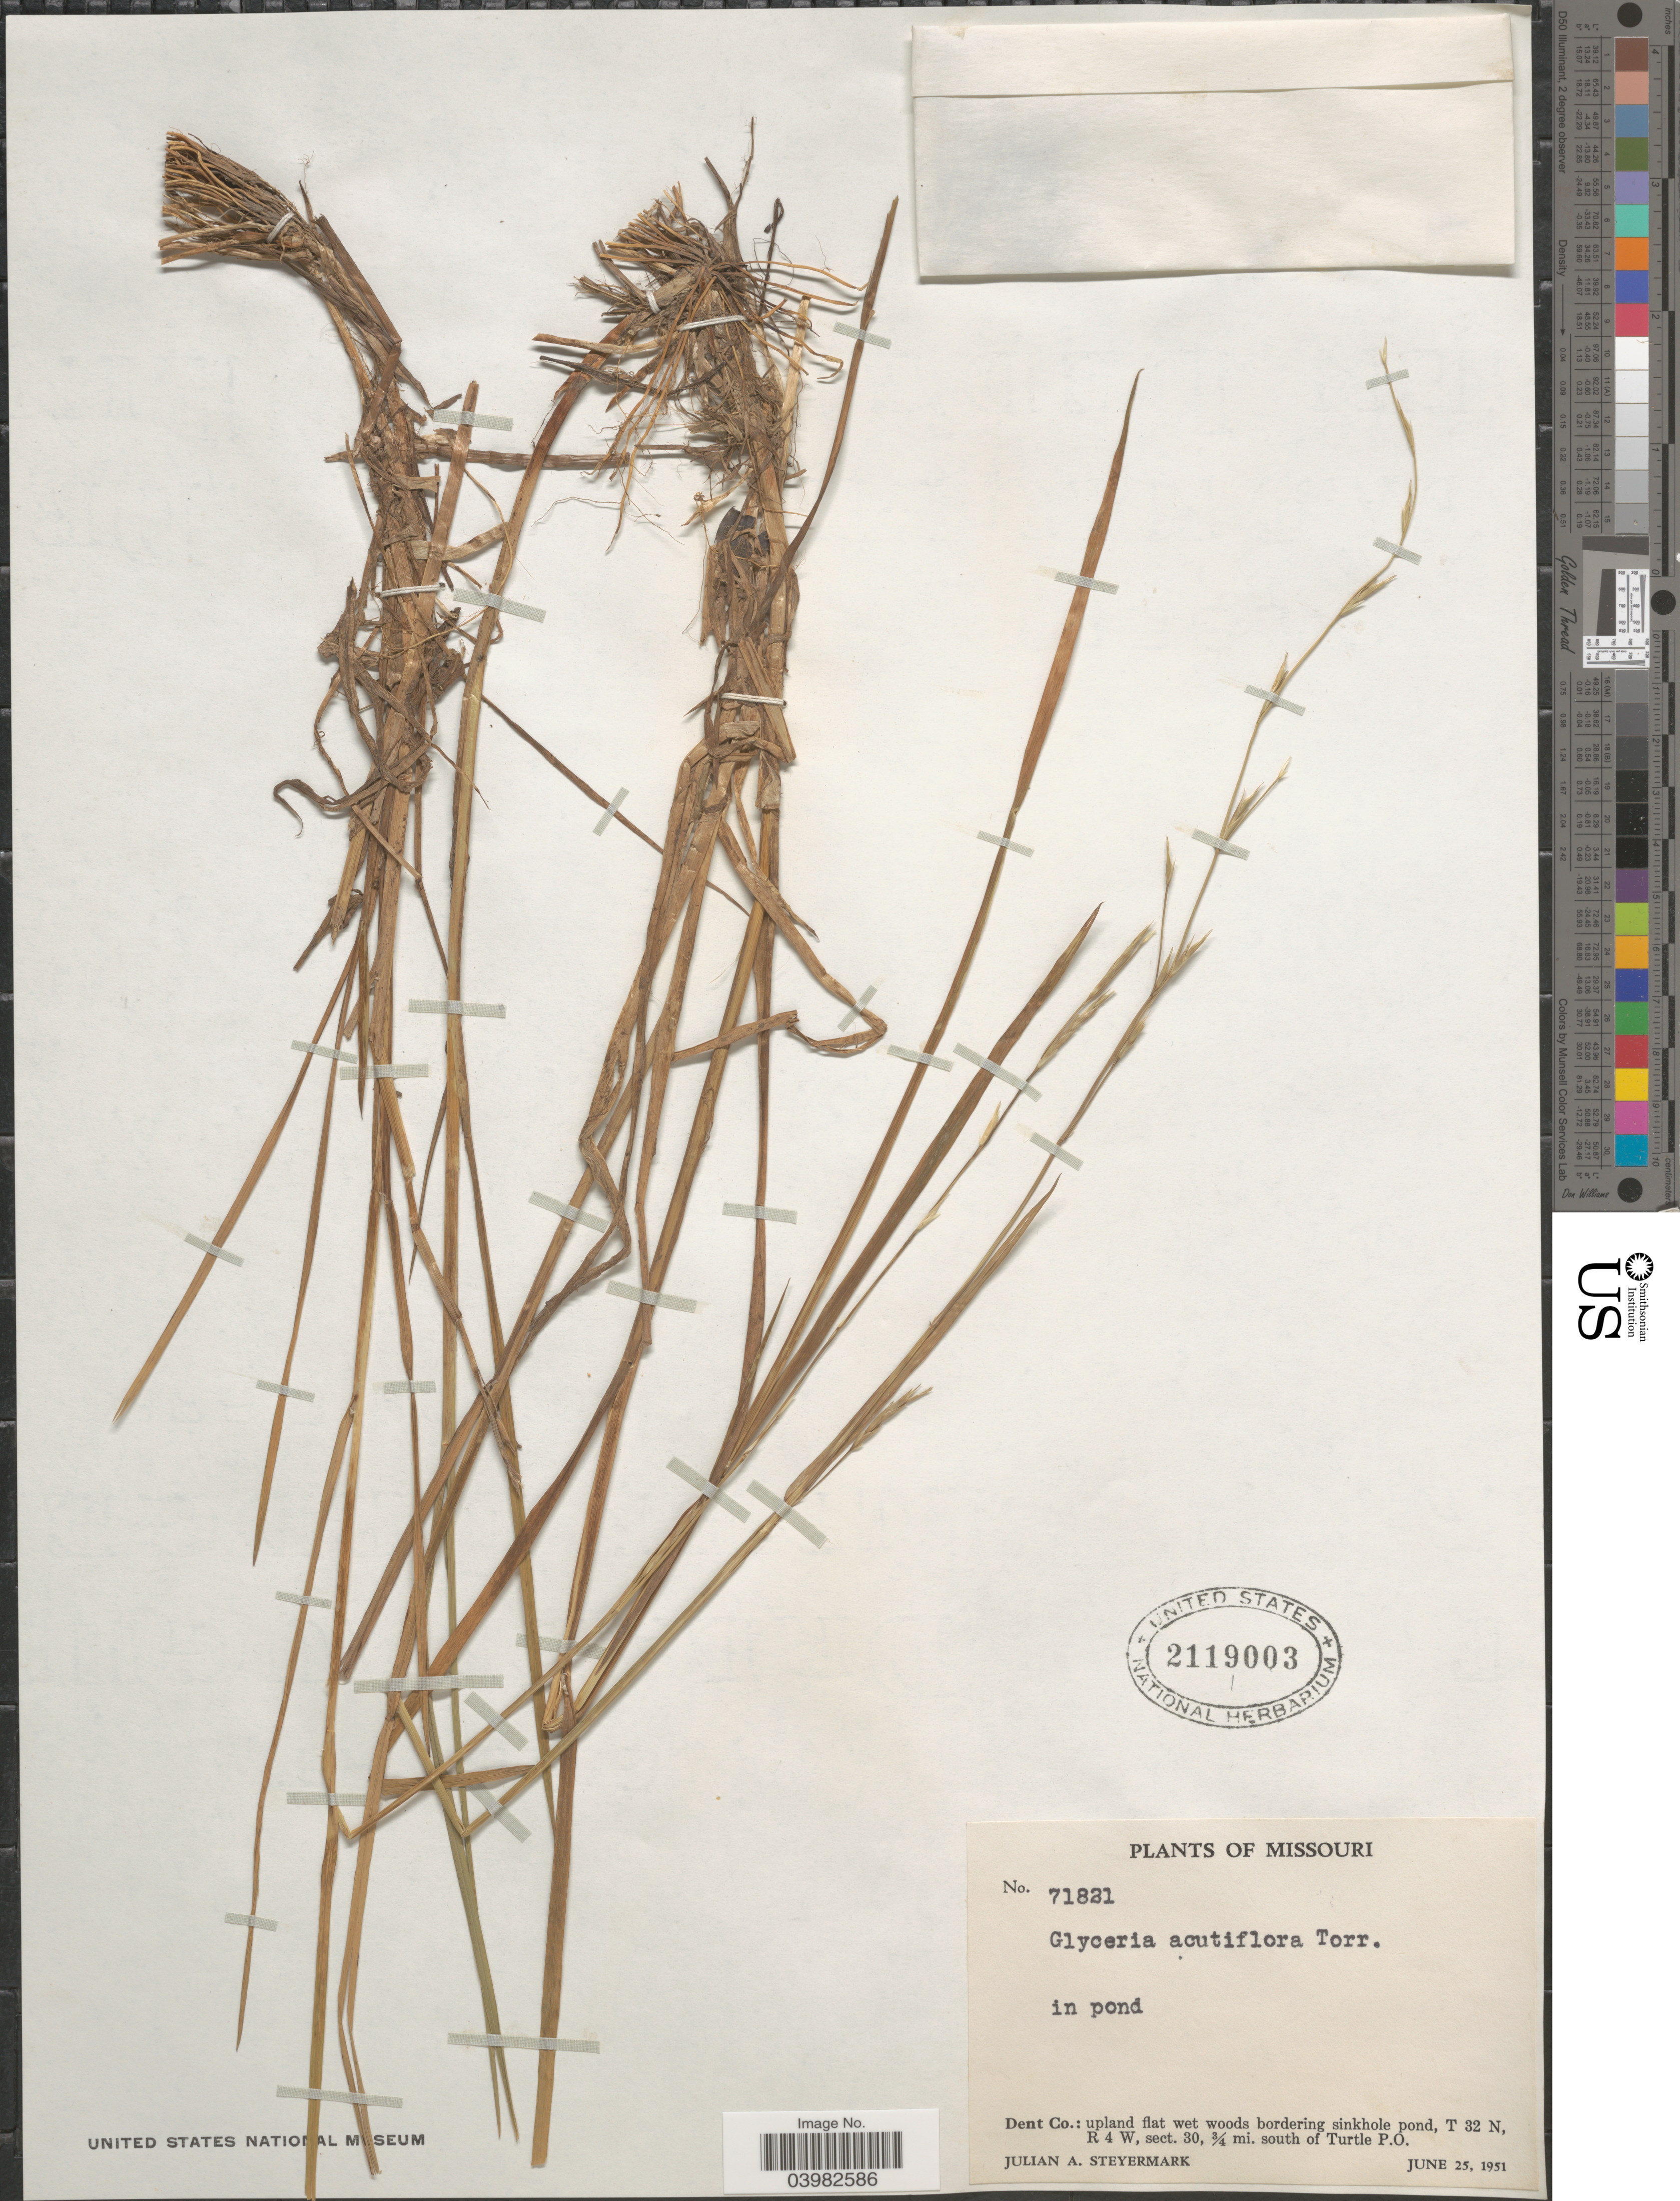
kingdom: Plantae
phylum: Tracheophyta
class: Liliopsida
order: Poales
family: Poaceae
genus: Glyceria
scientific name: Glyceria acutiflora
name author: Torr.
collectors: J. Steyermark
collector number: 71821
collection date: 1951-06-25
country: United States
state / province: Missouri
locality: Dent Co.: upland flat wet woods bordering sinkhole pond, T 32 N, R 4 W, sect. 30, 3/4 mi. south of Turtle P.O.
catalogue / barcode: US 2119003